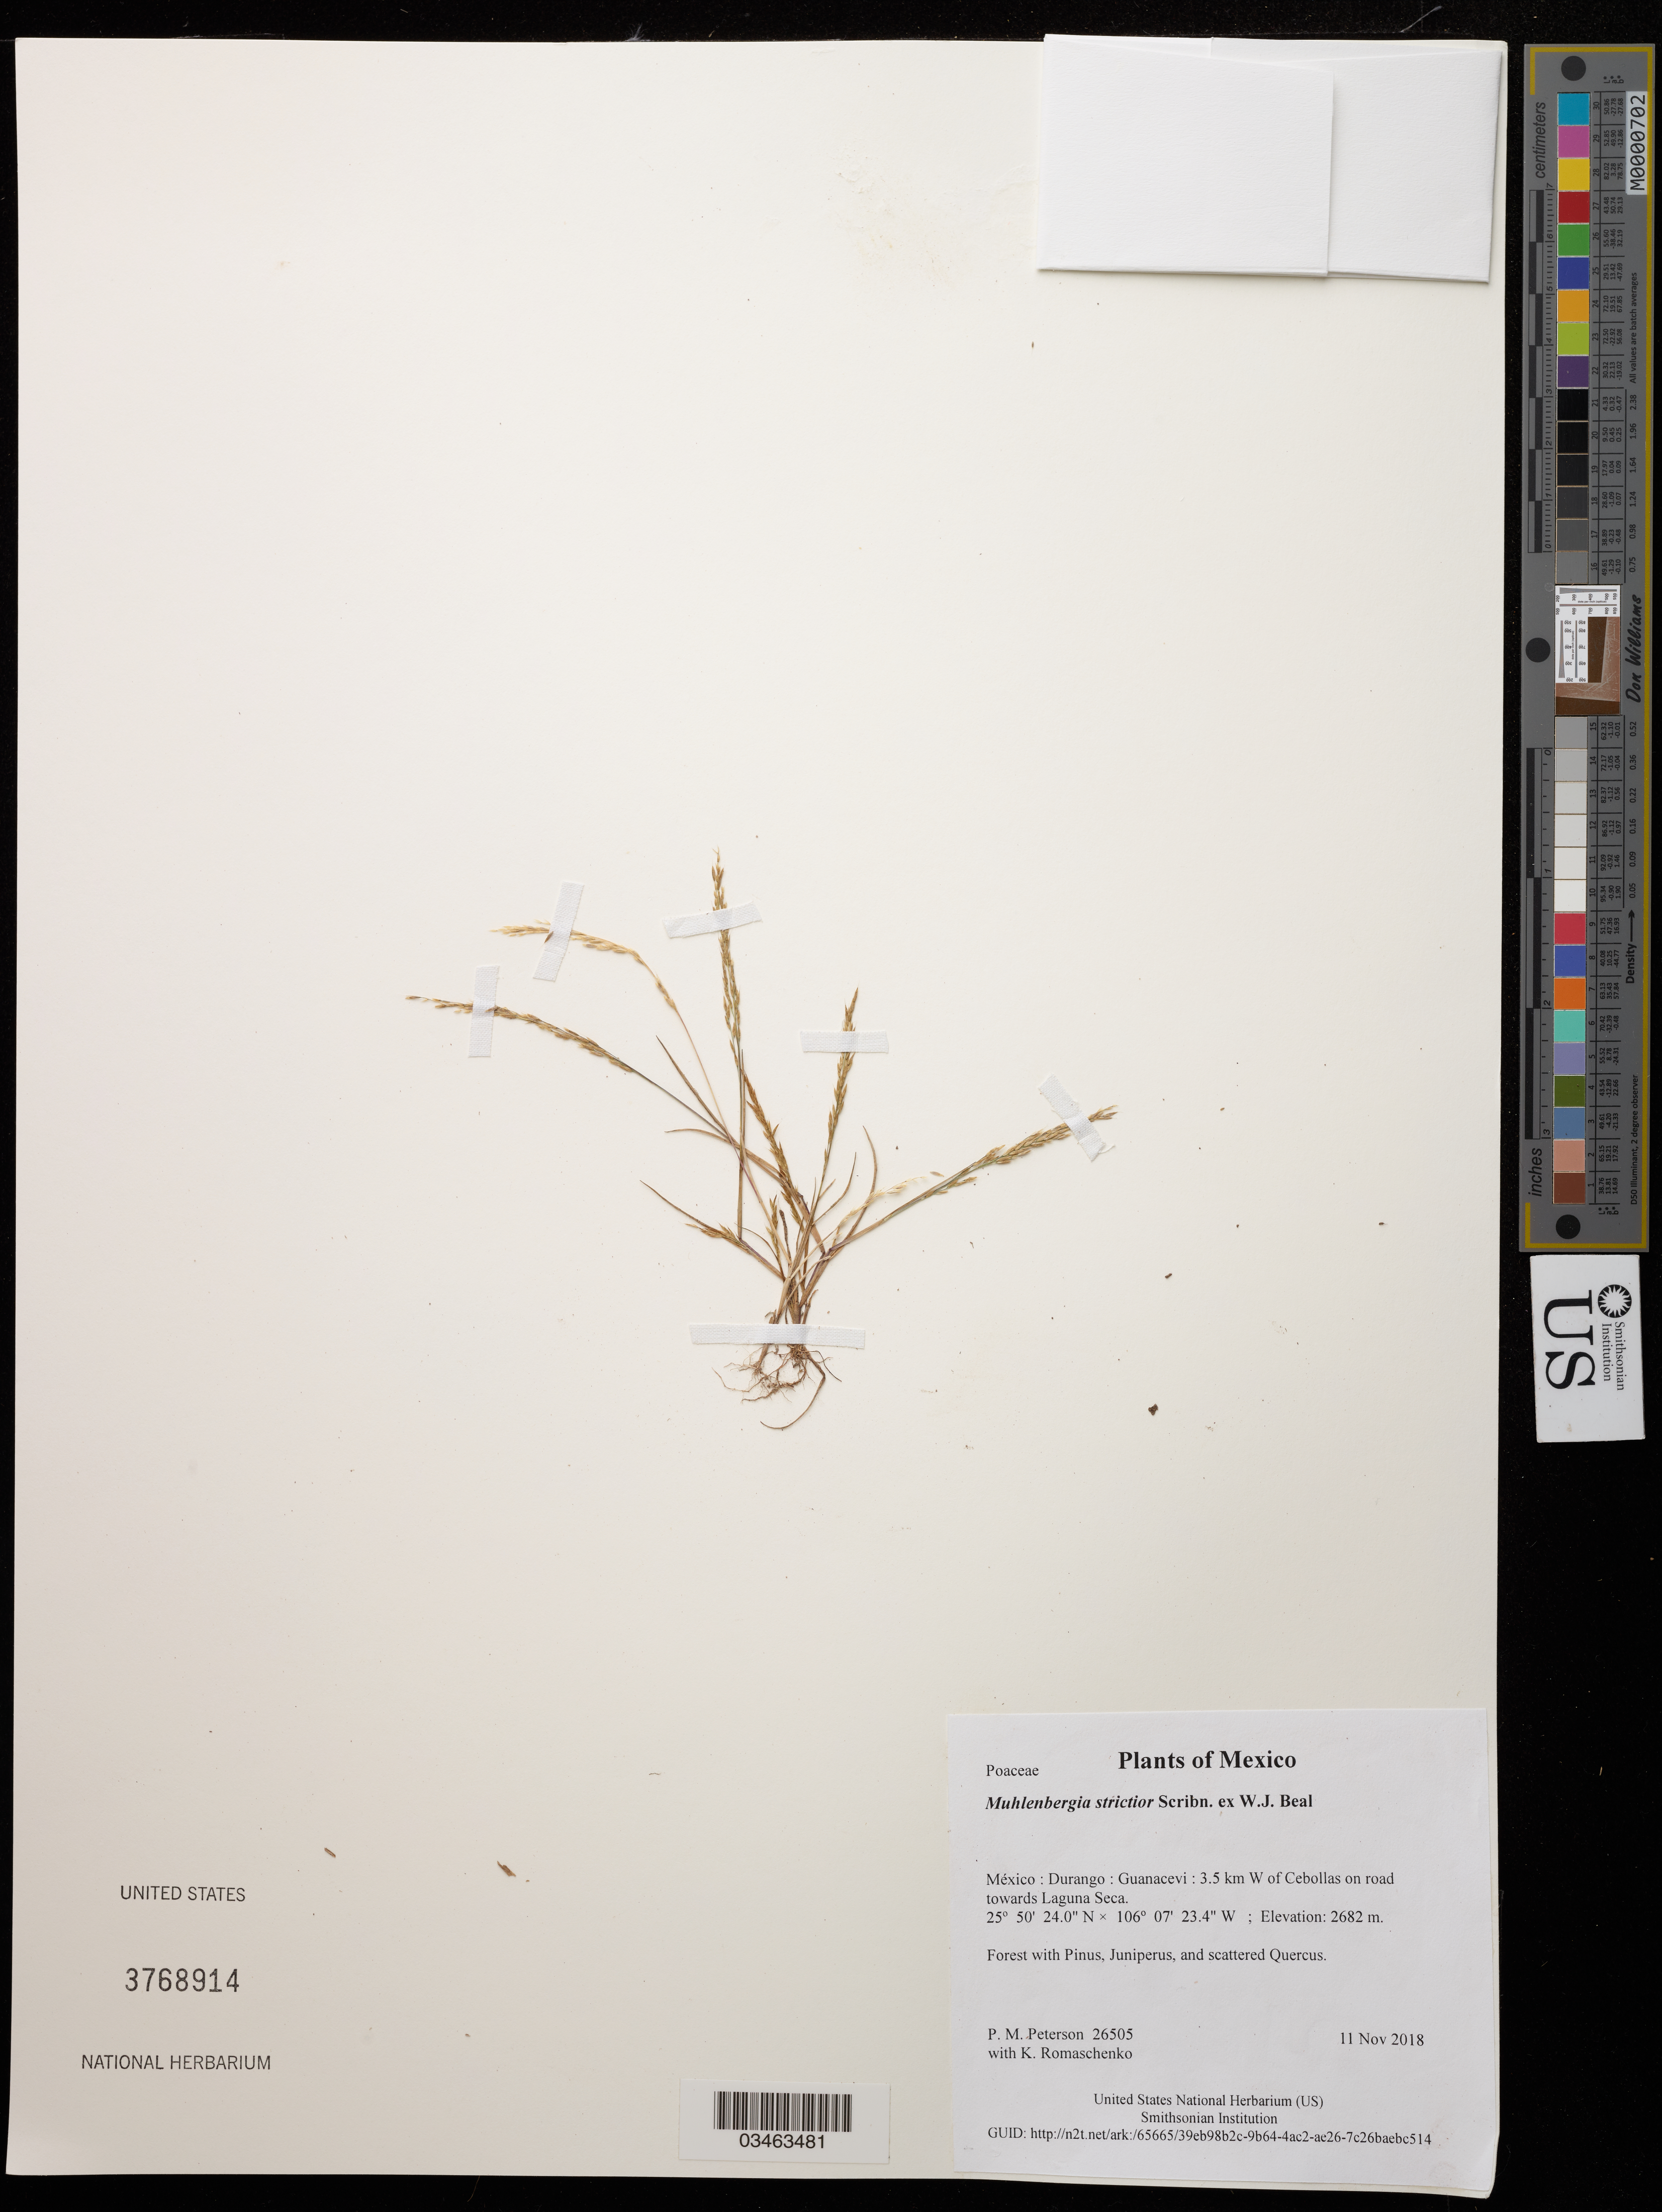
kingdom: Plantae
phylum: Tracheophyta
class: Liliopsida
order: Poales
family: Poaceae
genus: Muhlenbergia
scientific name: Muhlenbergia strictior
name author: Scribn. ex W.J. Beal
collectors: P. M. Peterson & K. Romaschenko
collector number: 26505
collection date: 2018-11-11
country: México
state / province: Durango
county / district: Guanacevi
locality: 3.5 km W of Cebollas on road towards Laguna Seca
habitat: Forest with Pinus, Juniperus, and scattered Quercus.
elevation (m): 2682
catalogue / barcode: US 3768914